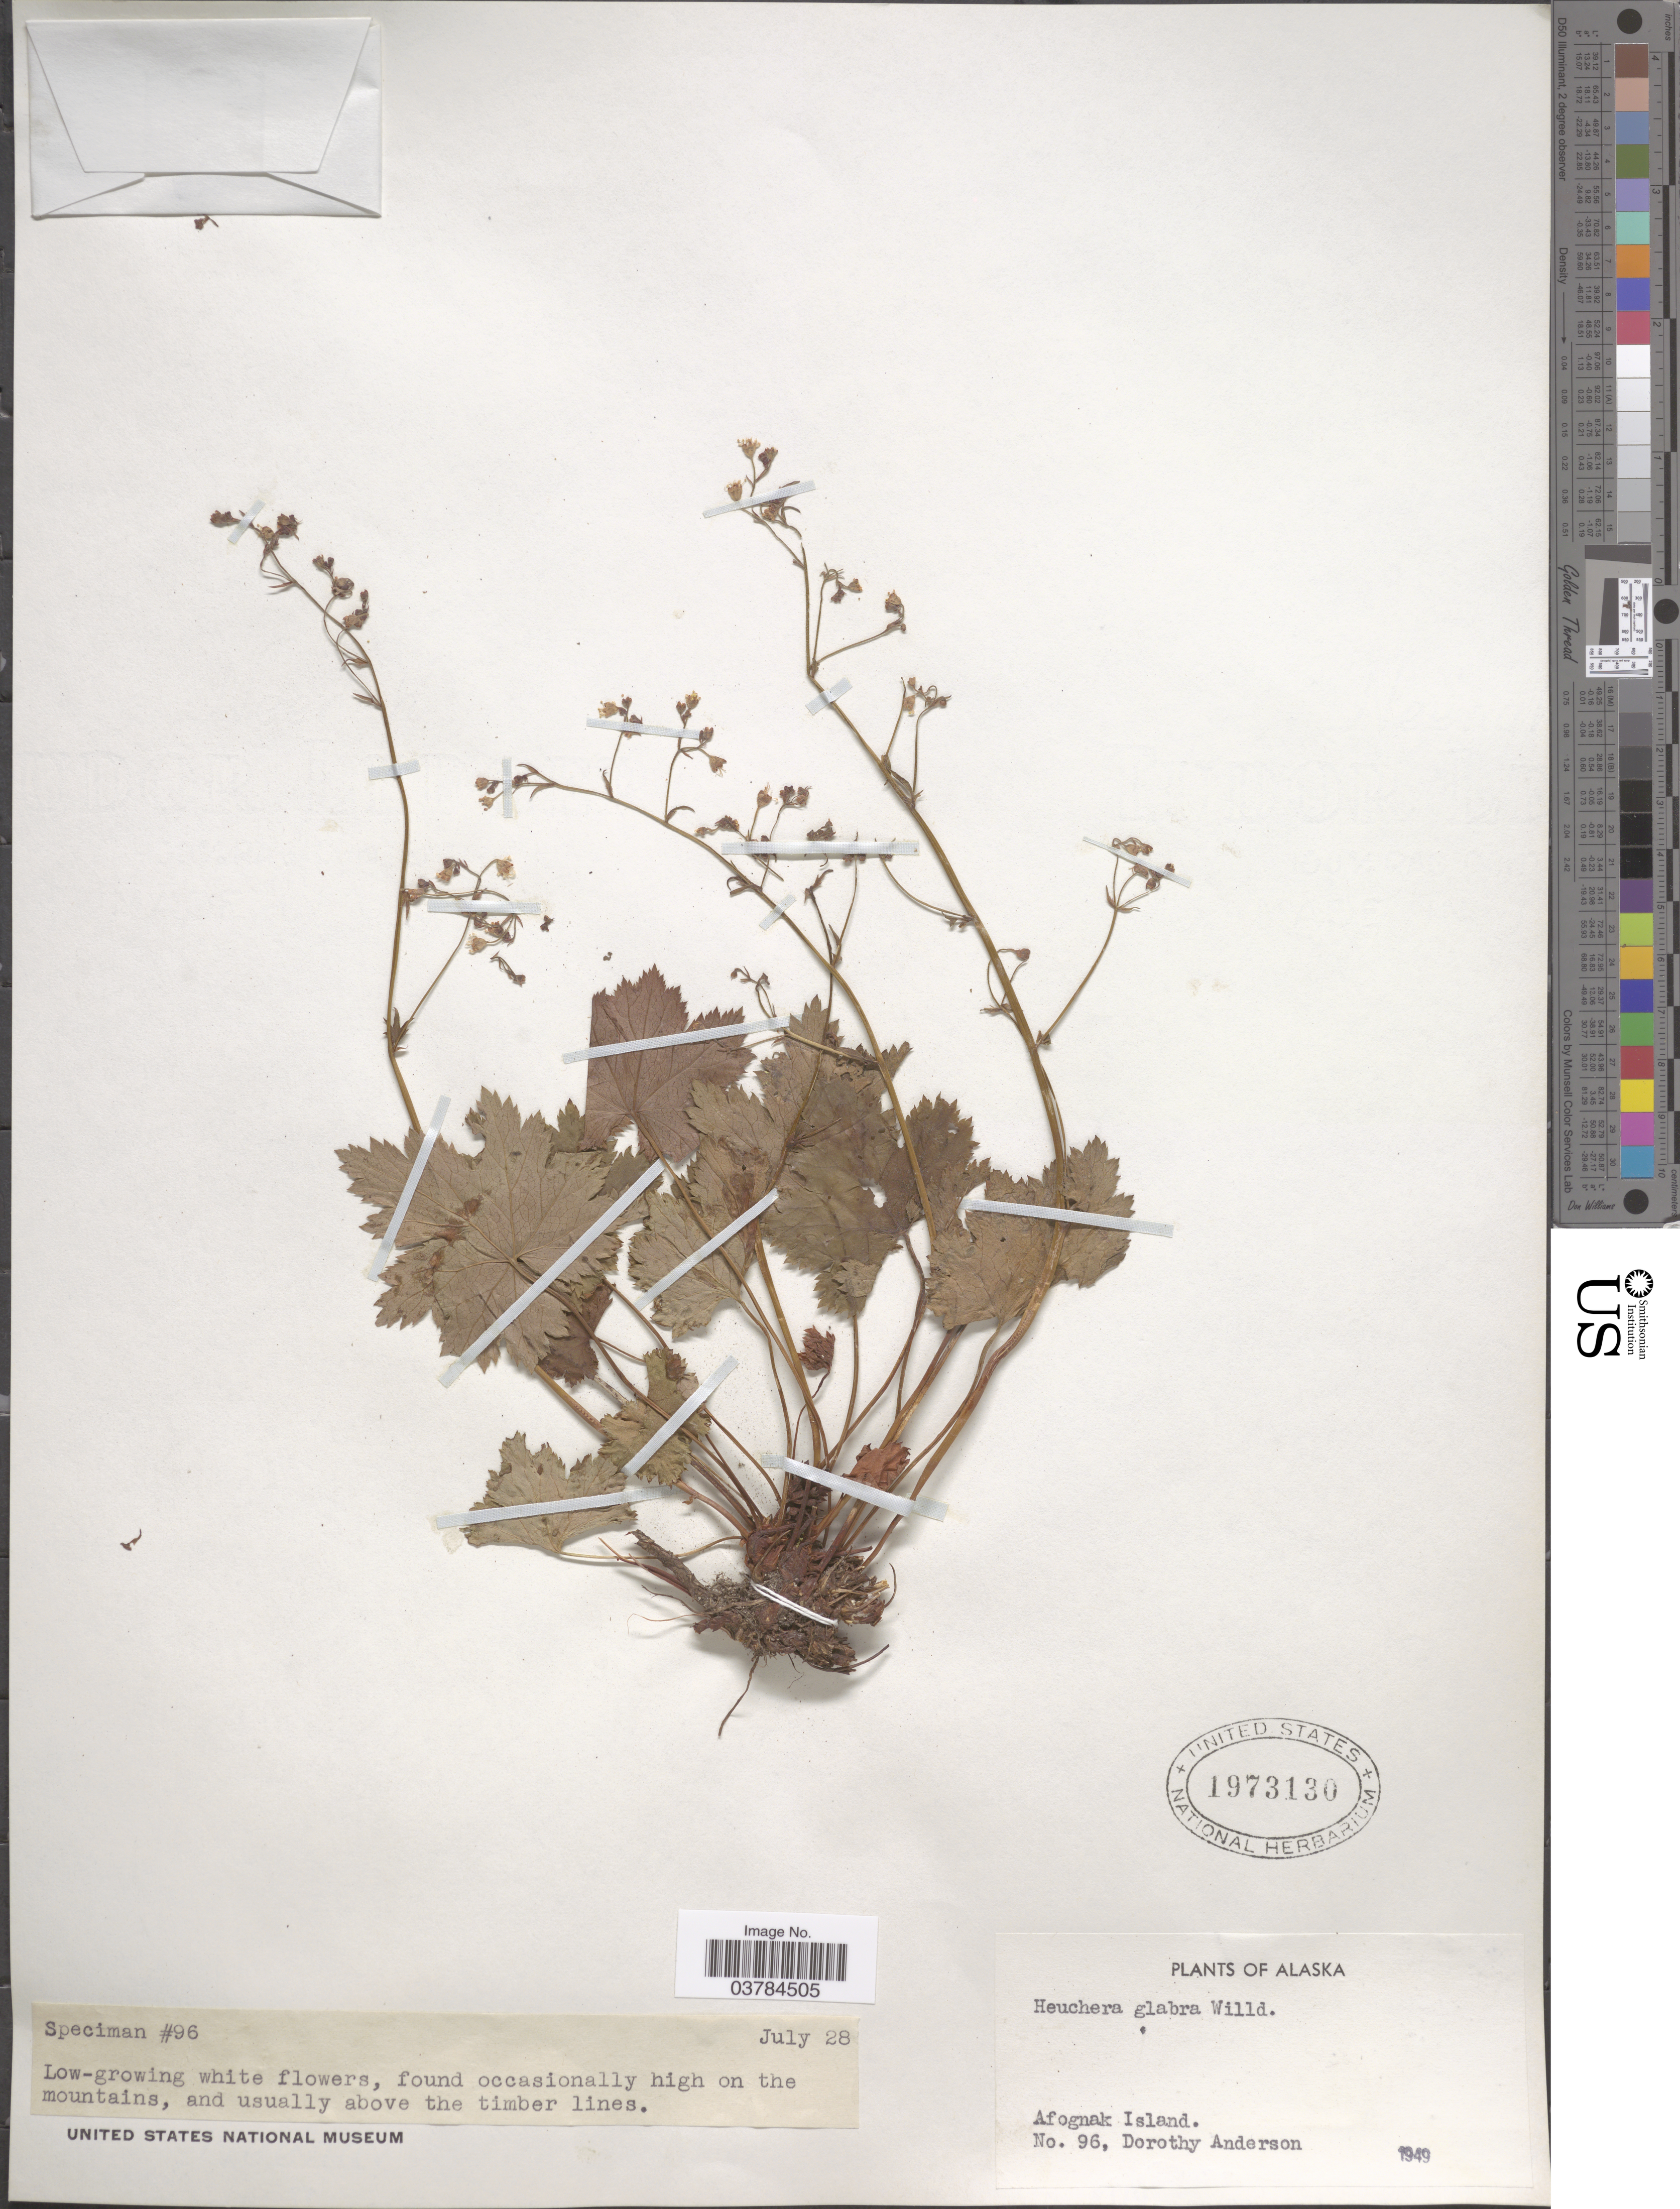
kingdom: Plantae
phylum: Tracheophyta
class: Magnoliopsida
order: Saxifragales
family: Saxifragaceae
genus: Heuchera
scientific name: Heuchera glabra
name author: Willd. ex Roem. & Schult.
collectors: D. Anderson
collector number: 96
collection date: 1949-07-28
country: United States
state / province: Alaska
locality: Afognak Island.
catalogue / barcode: US 1973130